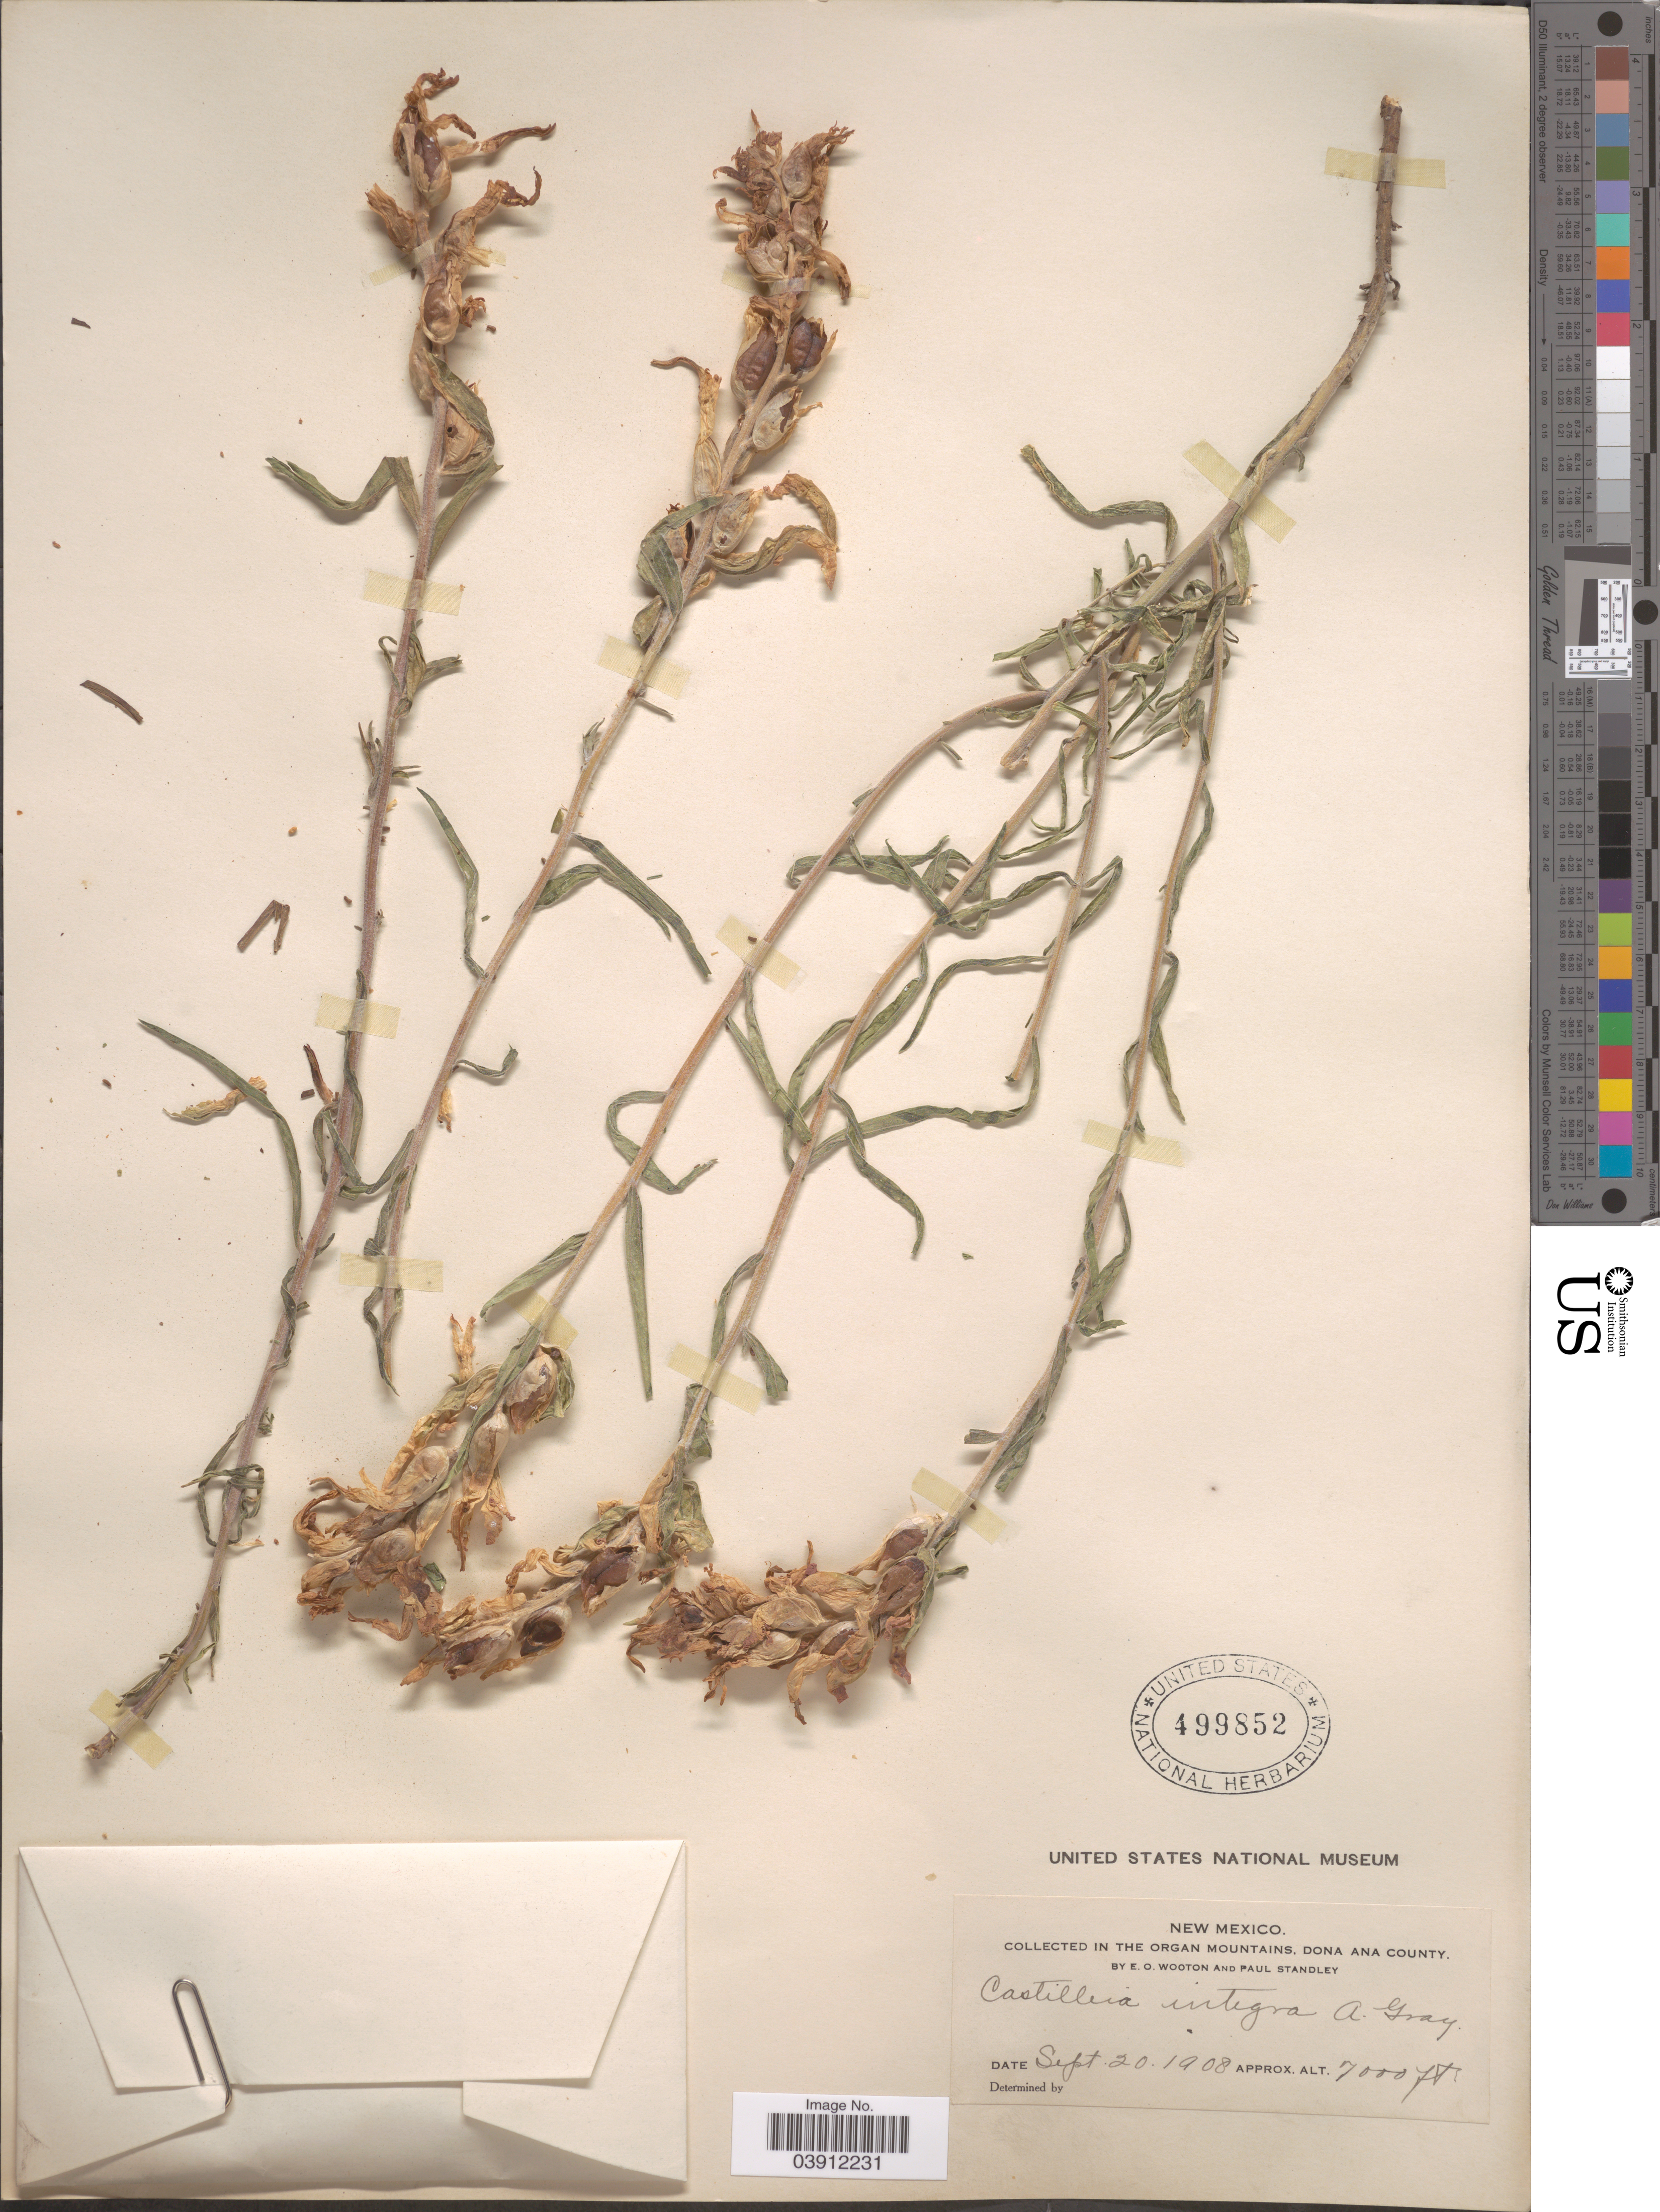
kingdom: Plantae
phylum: Tracheophyta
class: Magnoliopsida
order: Lamiales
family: Orobanchaceae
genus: Castilleja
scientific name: Castilleja integra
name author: A. Gray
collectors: E. O. Wooton & P. C. Standley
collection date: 1908-09-20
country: United States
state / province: New Mexico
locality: In the Organ Mountains, Dona Ana County.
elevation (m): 2134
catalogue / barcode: US 499852